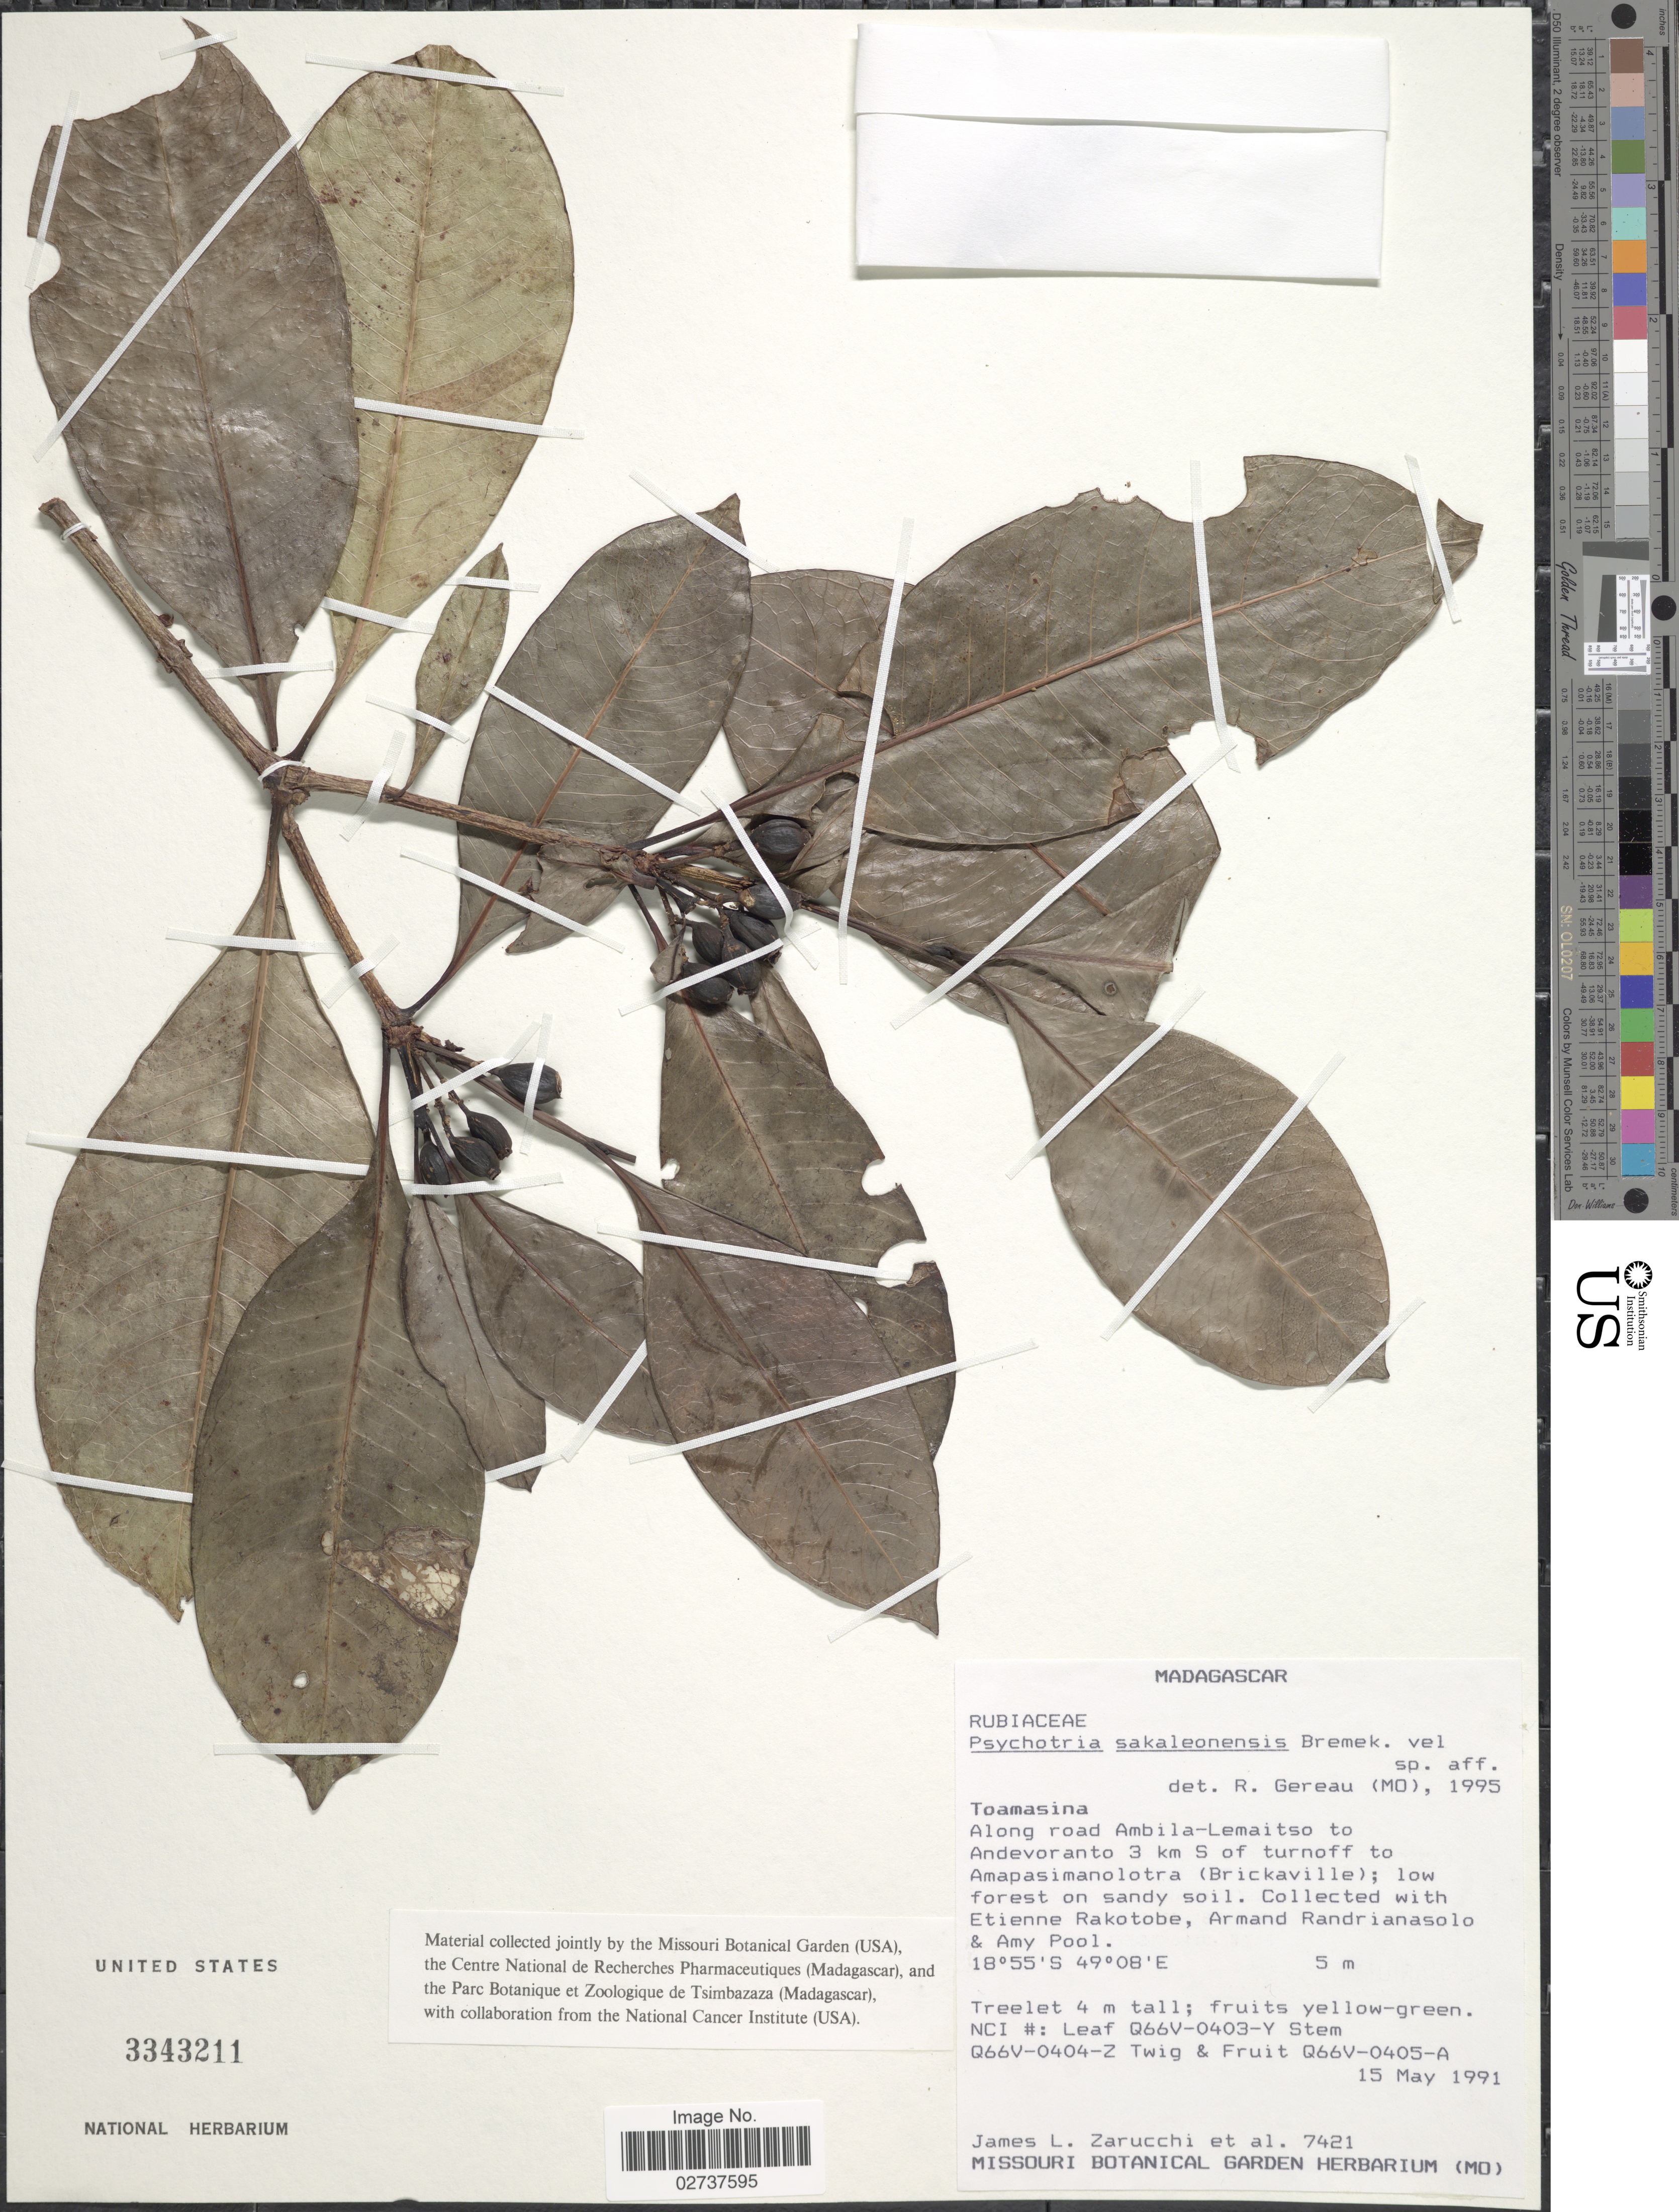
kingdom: Plantae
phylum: Tracheophyta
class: Magnoliopsida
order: Gentianales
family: Rubiaceae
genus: Psychotria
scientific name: Psychotria sakaleonensis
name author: Bremek.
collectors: J. L. Zarucchi, E. Rakotobe, A. Randrianasolo & A. Pool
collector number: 7421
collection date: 1991-05-15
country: Madagascar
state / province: Atsinanana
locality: Along road Ambila-Lemaitso to Andevoranto 3 km S of turnoff to Amapasimanolotra (Brickaville); low forest on sandy soil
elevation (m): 5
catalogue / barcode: US 3343211